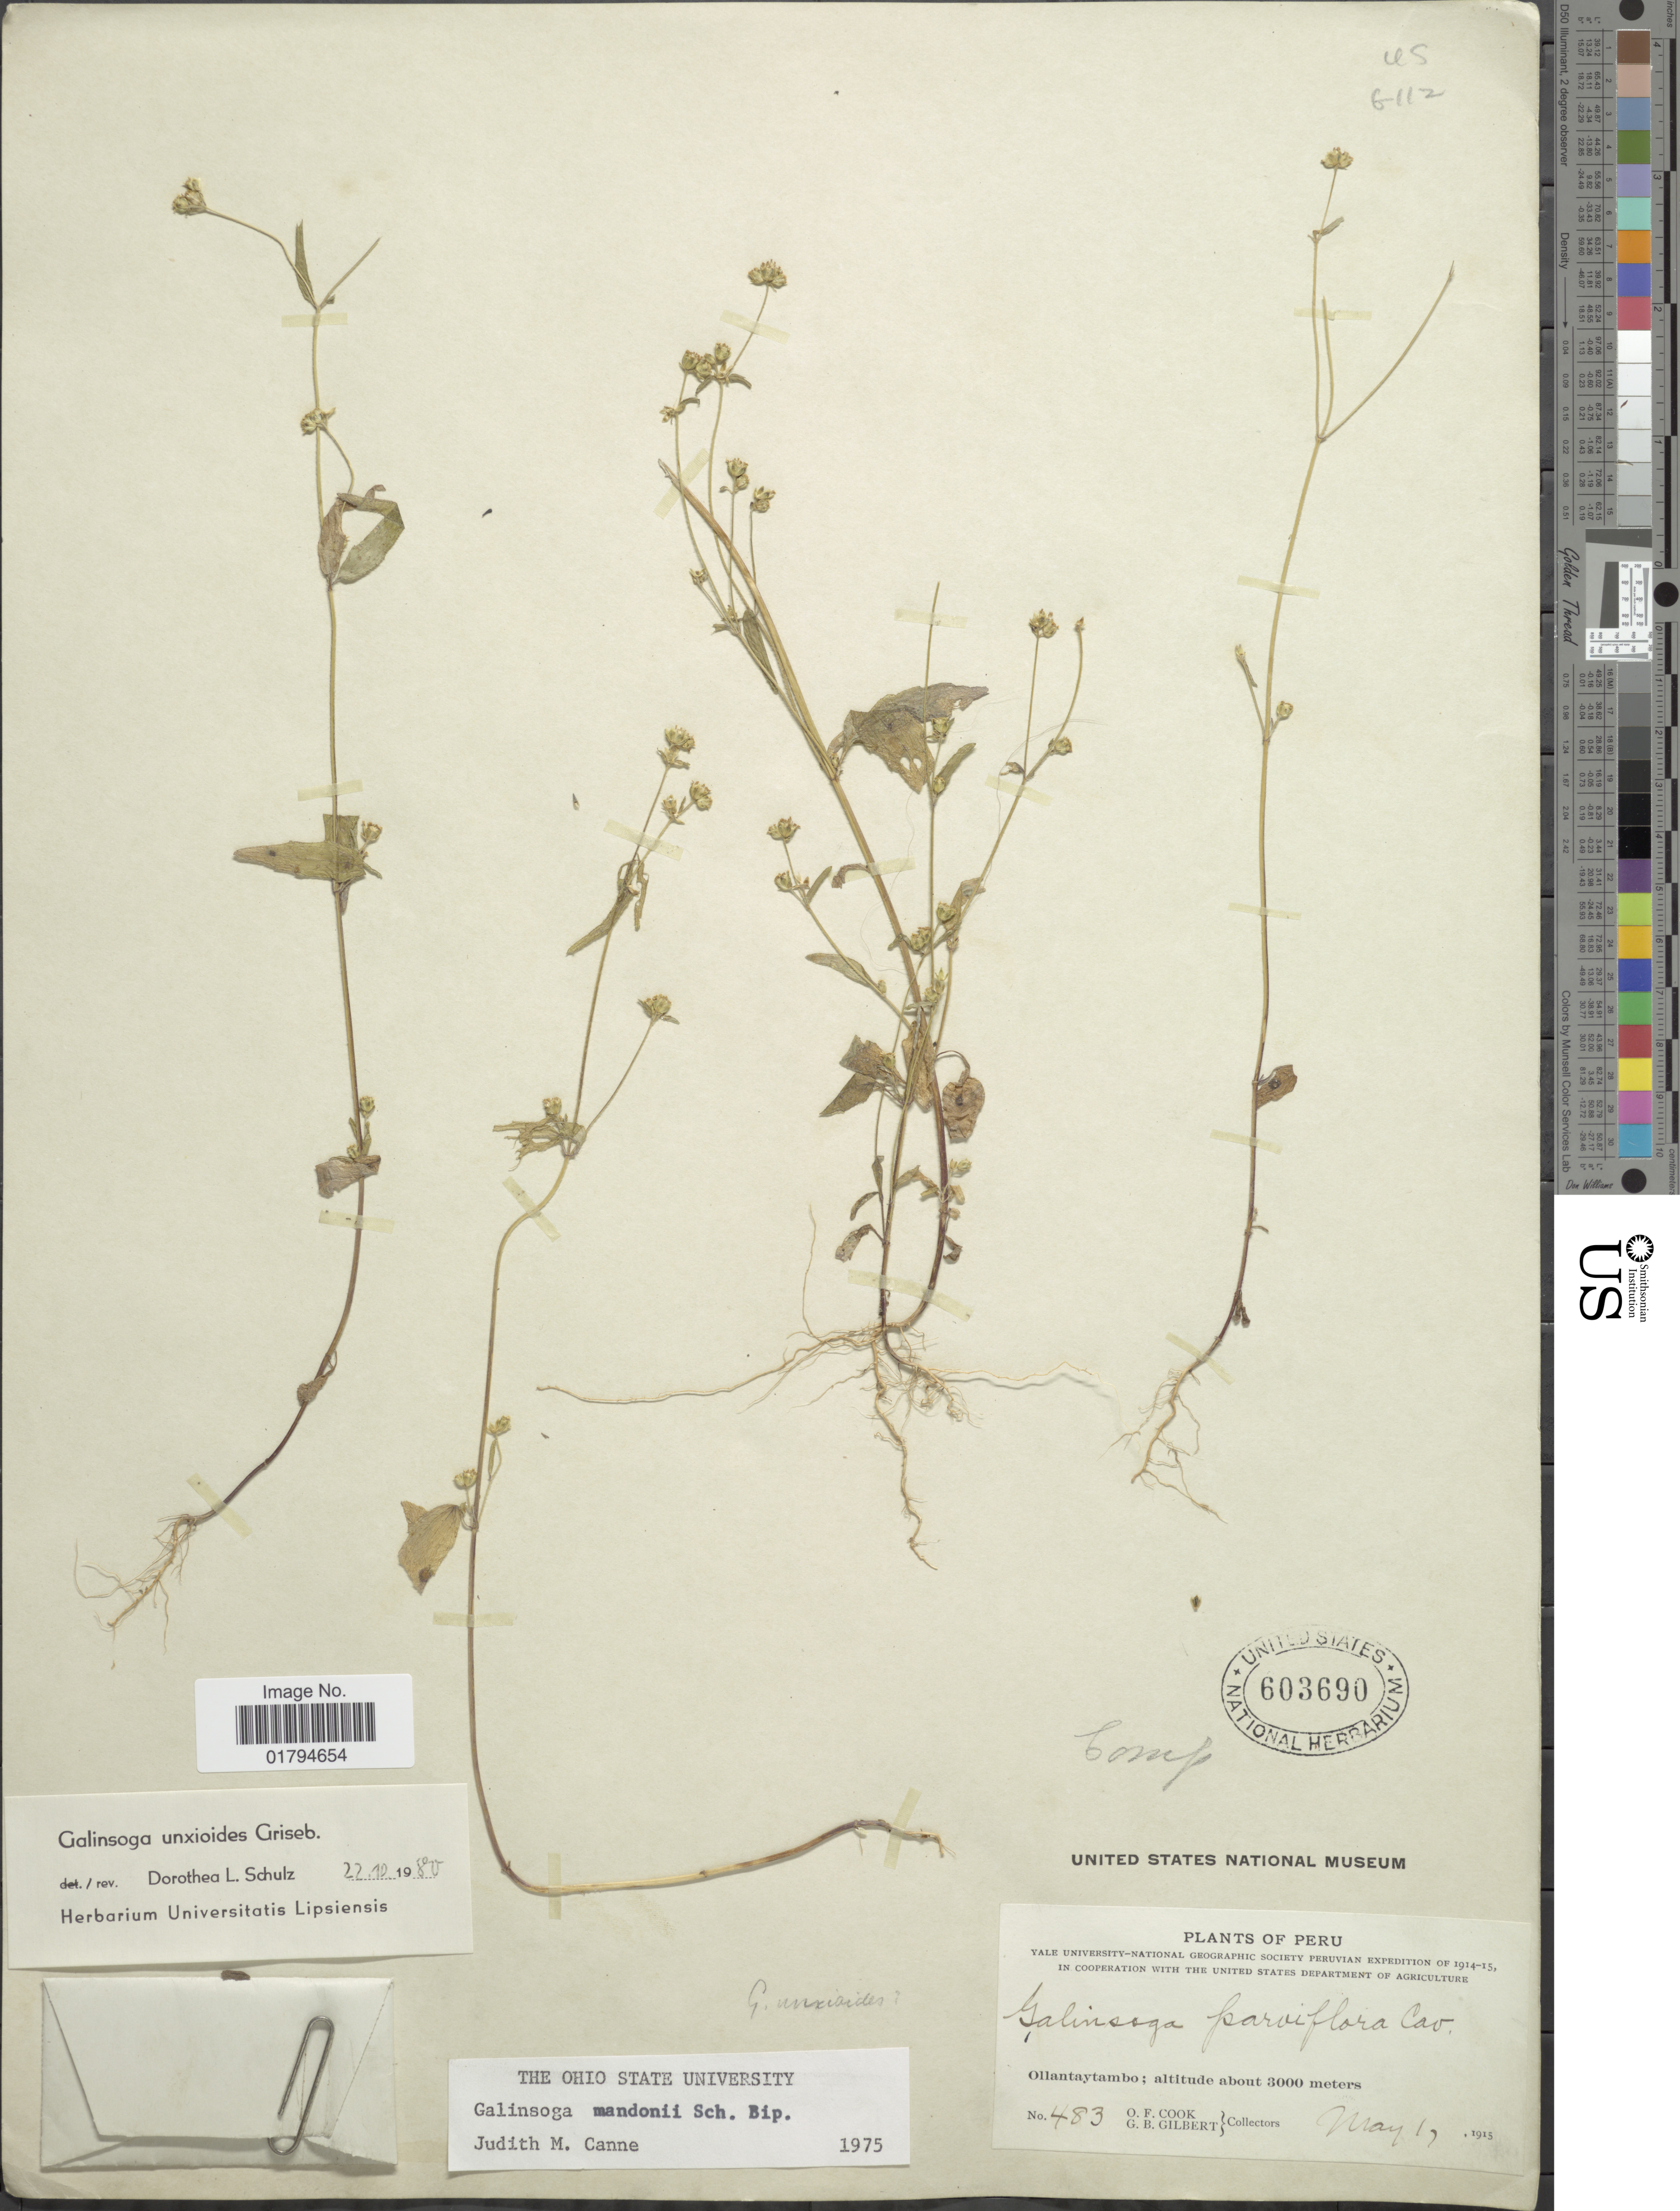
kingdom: Plantae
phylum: Tracheophyta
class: Magnoliopsida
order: Asterales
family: Asteraceae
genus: Galinsoga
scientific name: Galinsoga unxioides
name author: Griseb.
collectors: O. F. Cook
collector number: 783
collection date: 1915-05-01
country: Peru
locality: Ollantaytambo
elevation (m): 3000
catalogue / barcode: US 603690